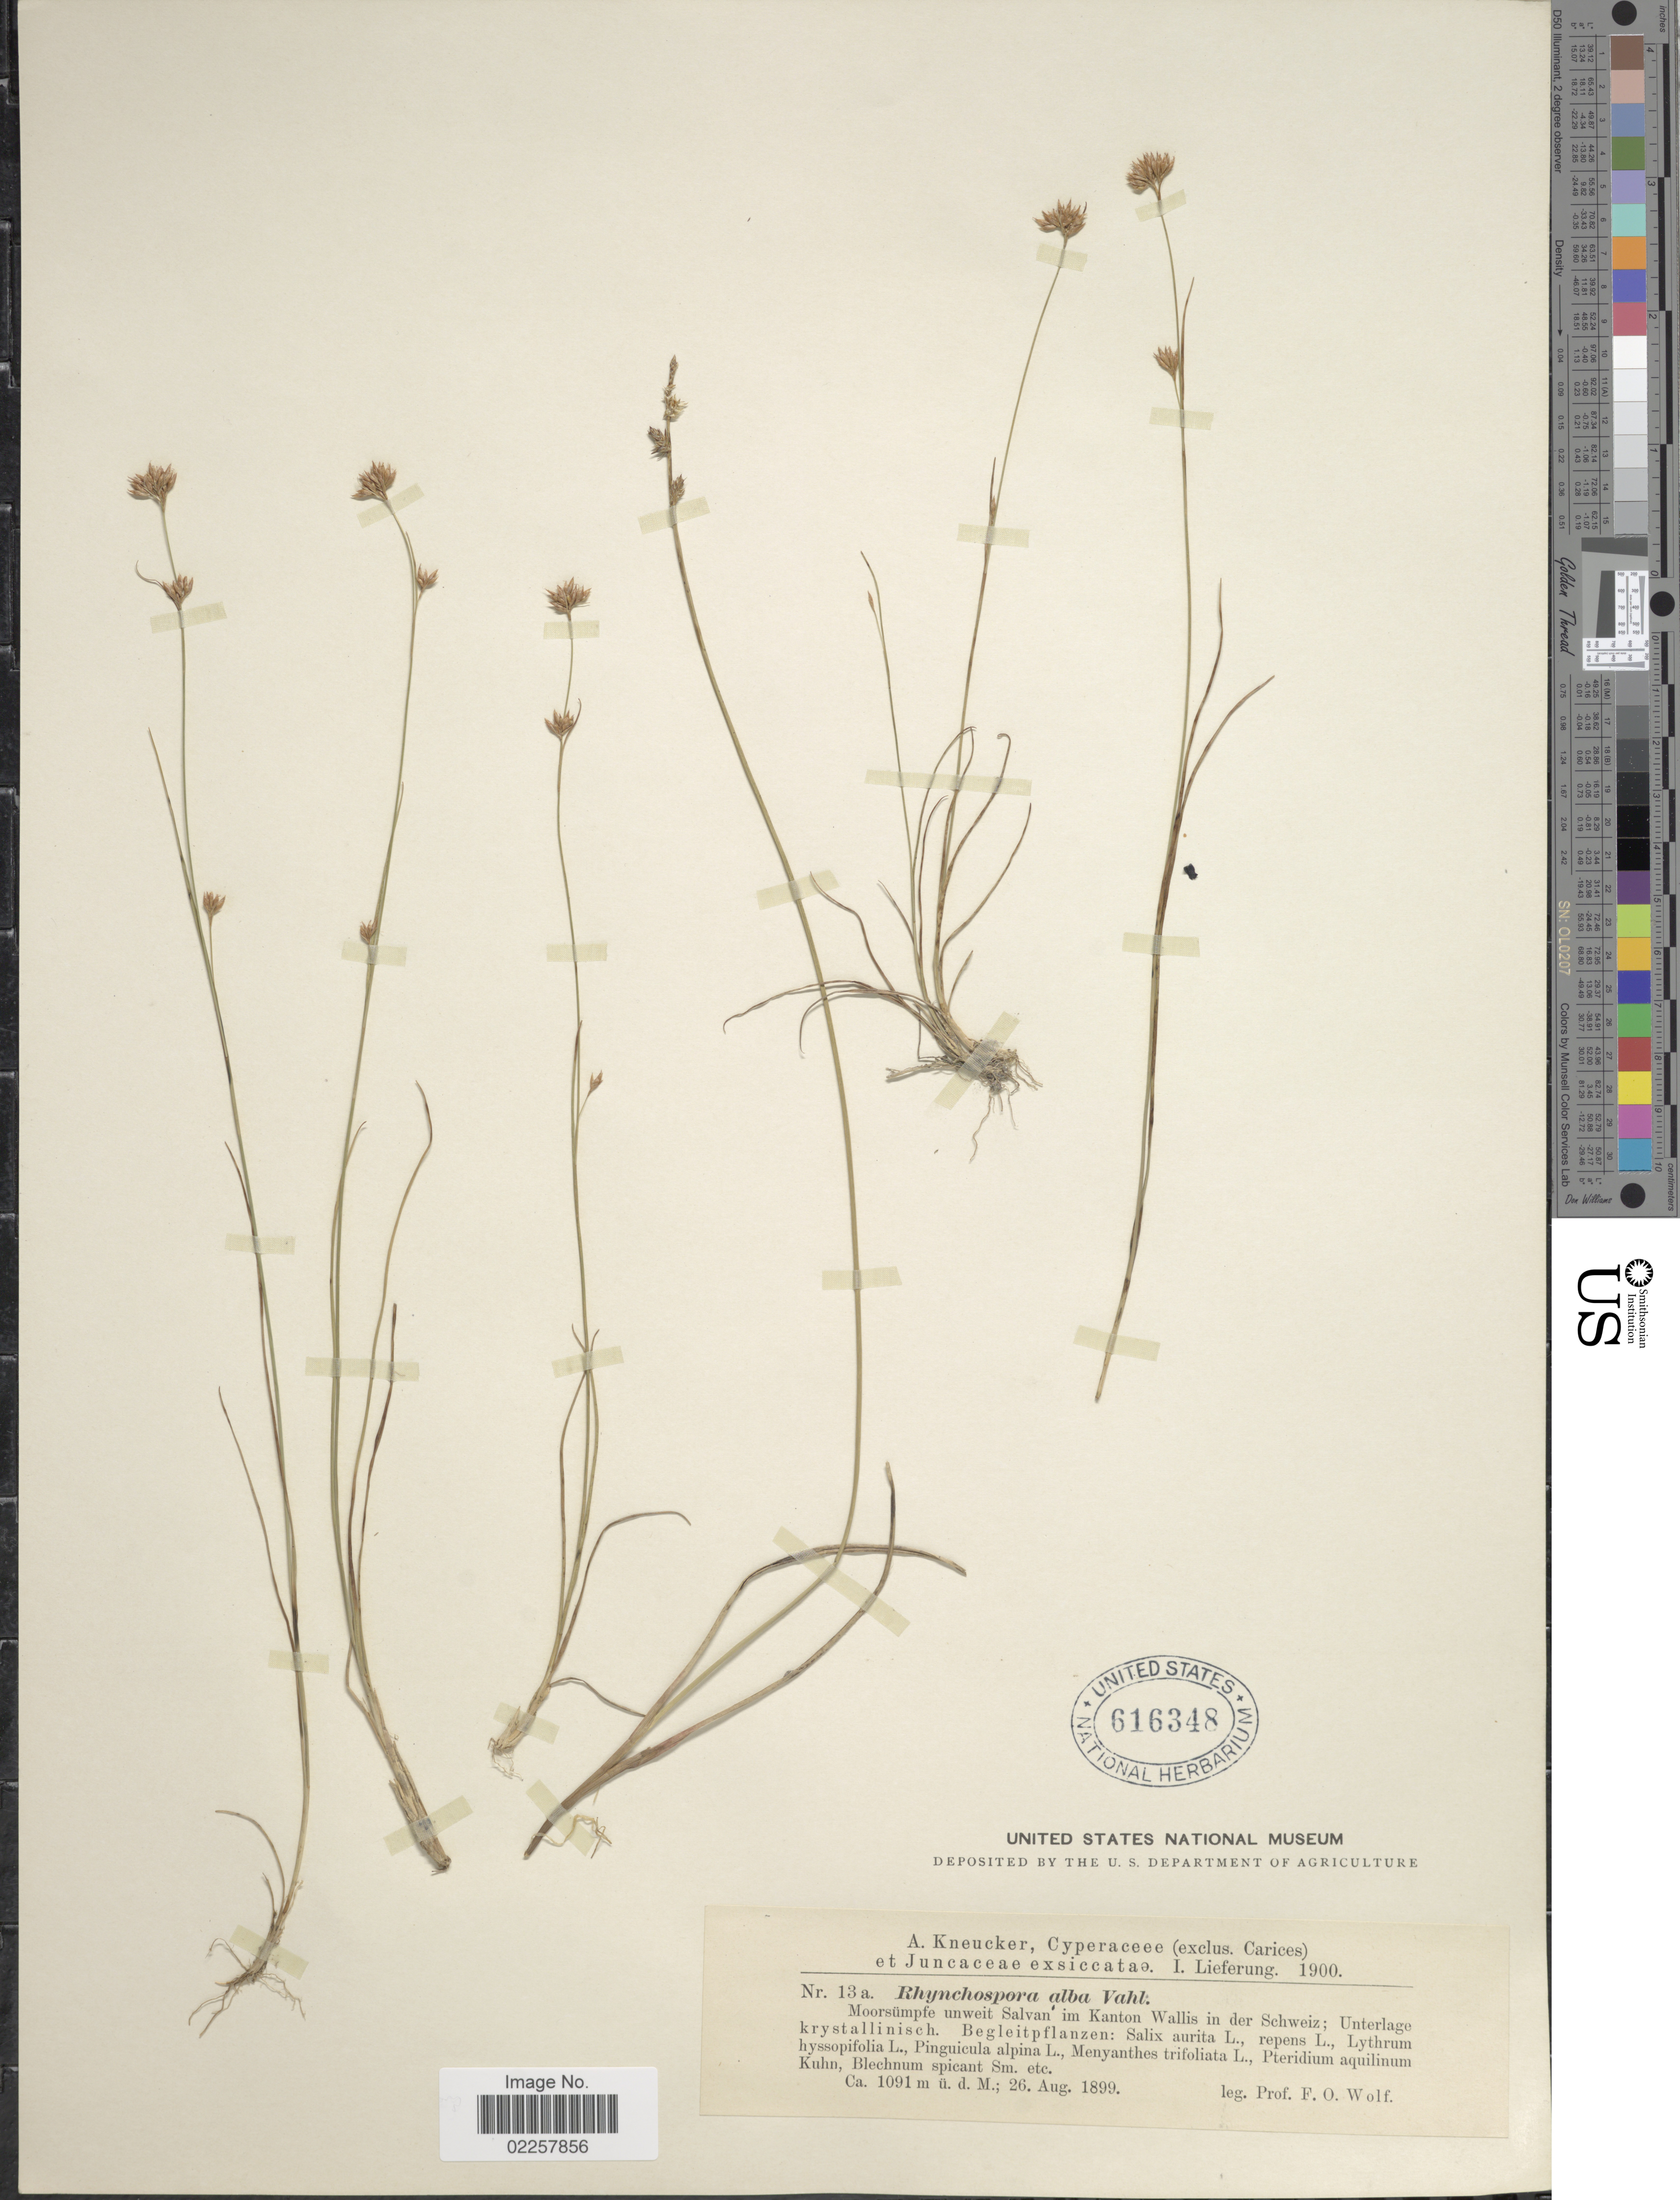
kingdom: Plantae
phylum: Tracheophyta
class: Liliopsida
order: Poales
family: Cyperaceae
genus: Rhynchospora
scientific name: Rhynchospora alba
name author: (L.) Vahl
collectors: F. Wolf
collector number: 13 a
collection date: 1899-08-26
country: Switzerland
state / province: Schwyz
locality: Moorsumpfe unweit Salvan im Kanton Wallis in der Schweiz, Unterlage krystallinisch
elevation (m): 1091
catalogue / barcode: US 616348